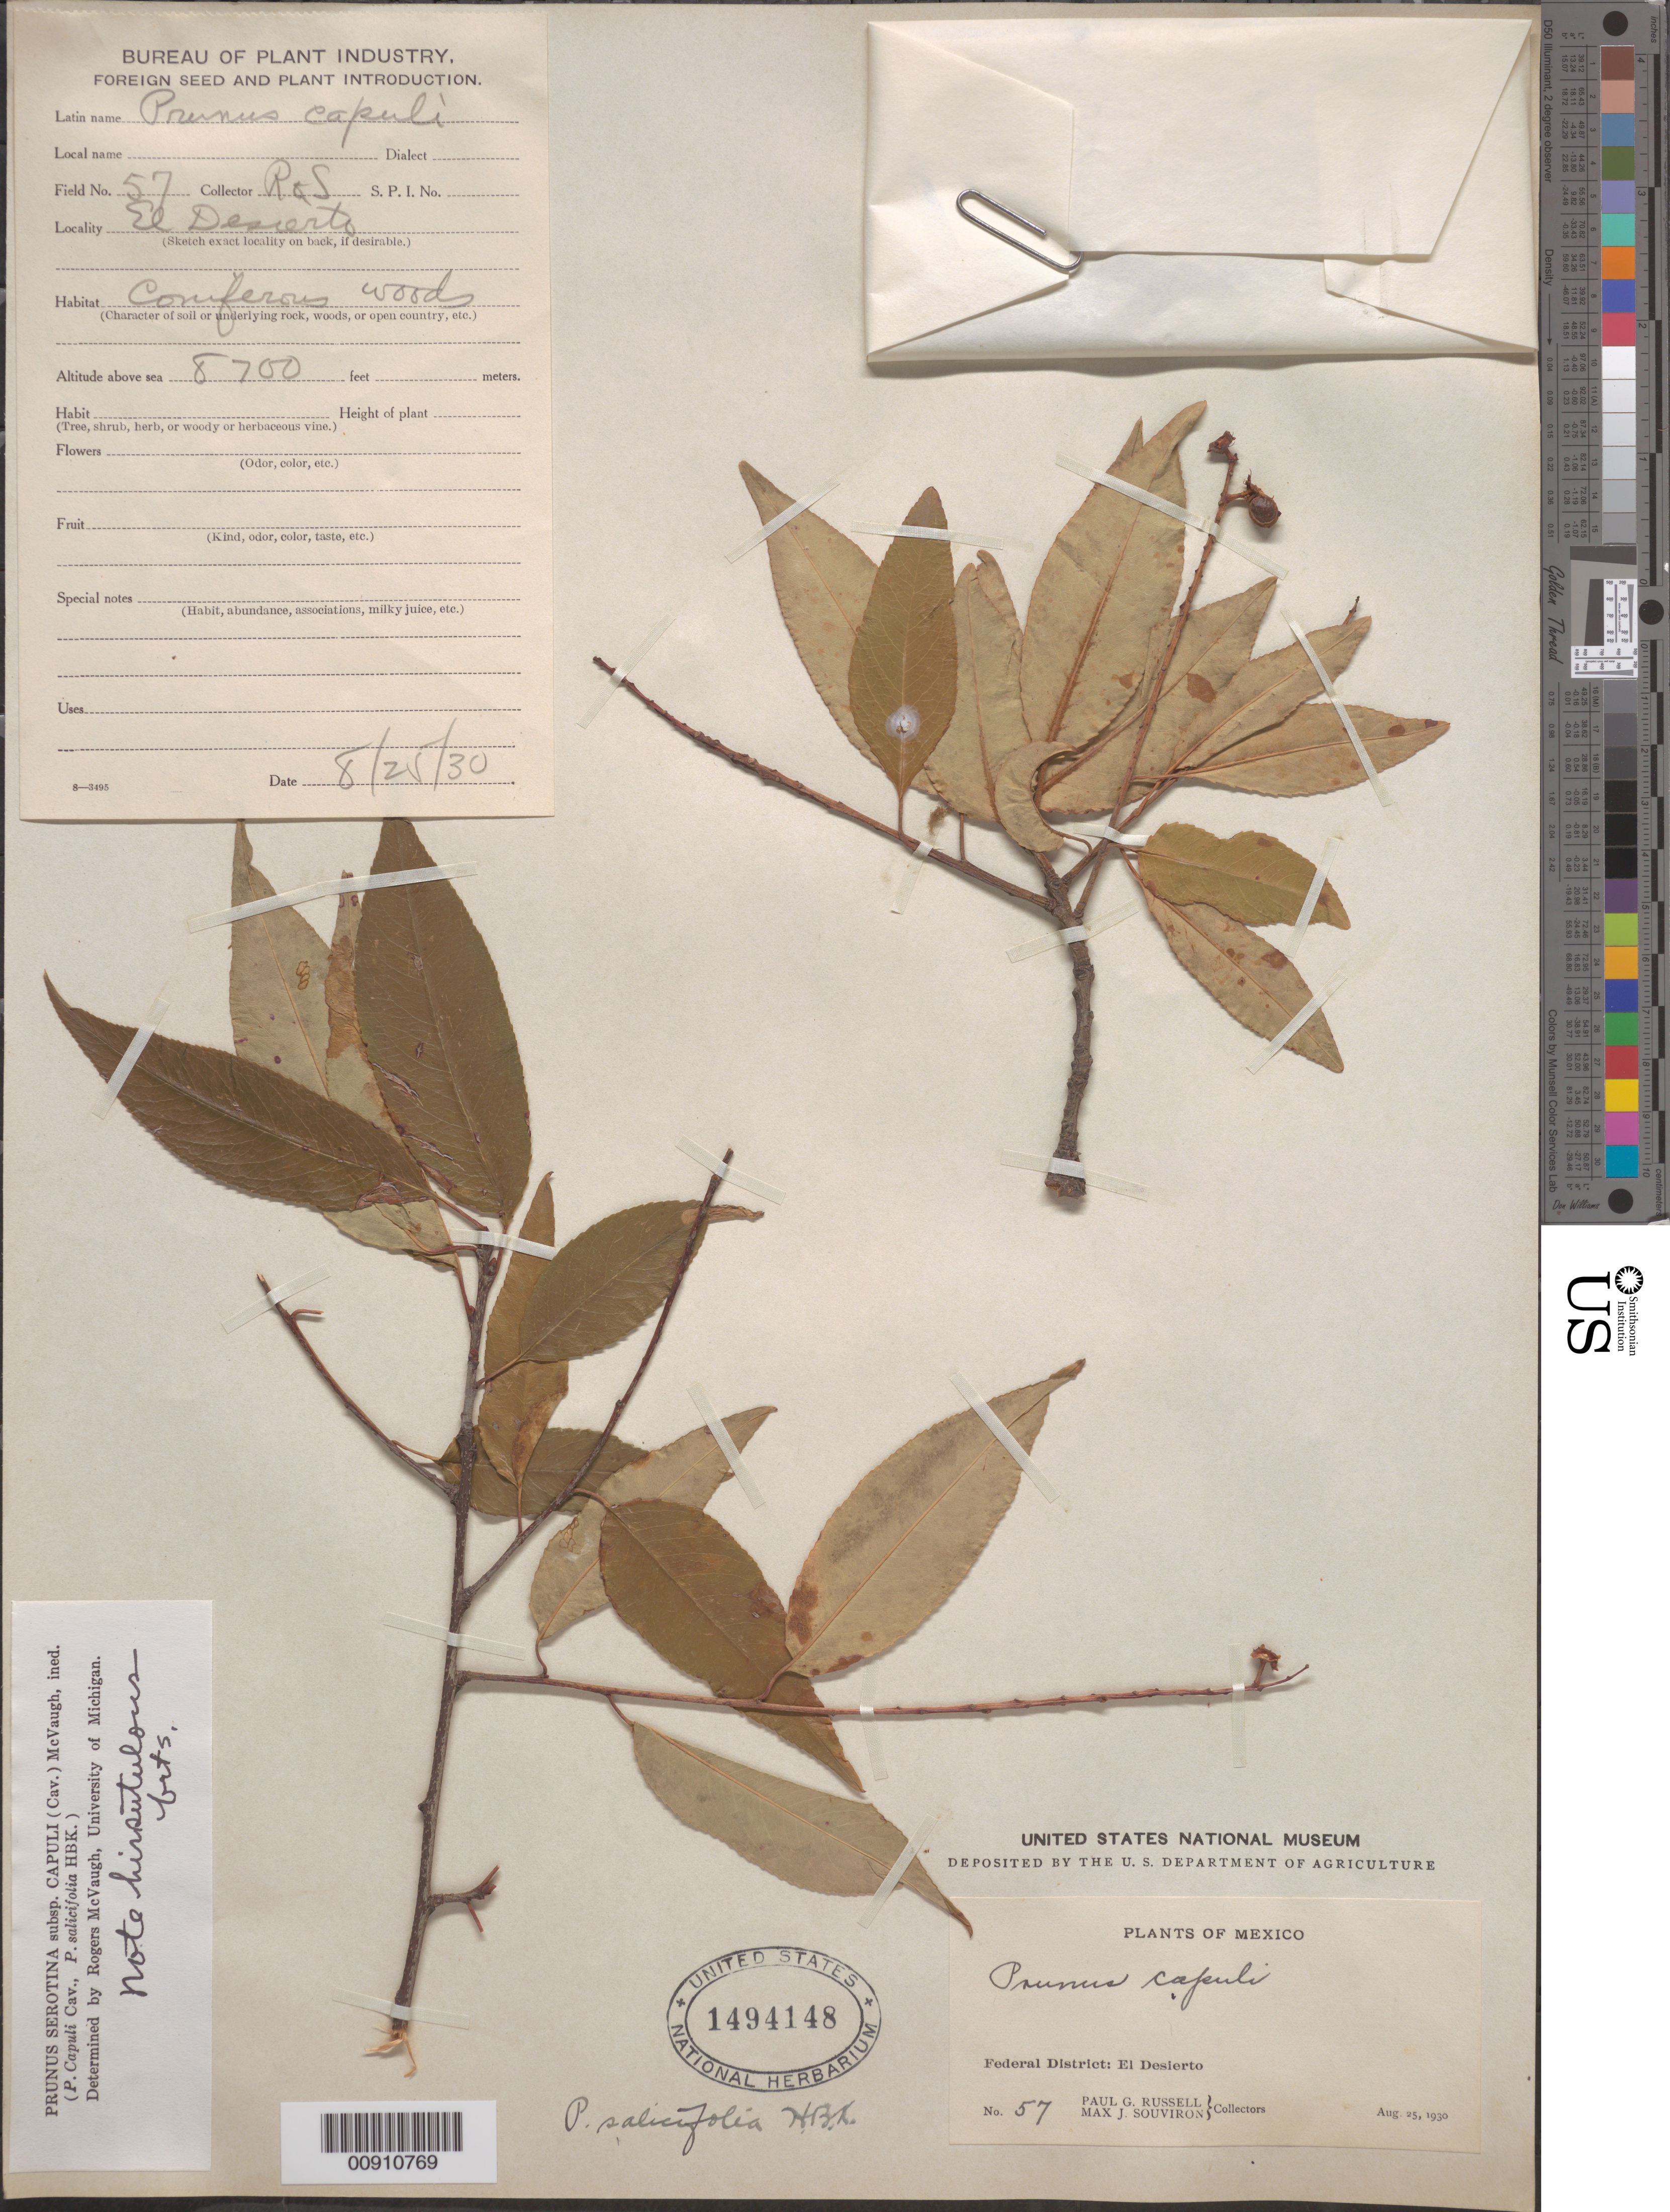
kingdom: Plantae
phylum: Tracheophyta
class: Magnoliopsida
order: Rosales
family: Rosaceae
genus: Prunus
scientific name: Prunus serotina var. salicifolia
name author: (Kunth) Koehne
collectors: P. G. Russell & M. J. Souviron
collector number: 57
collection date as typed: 25 Aug 1930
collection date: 1930-08-25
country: Mexico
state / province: Distrito Federal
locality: Federal District: El Desierto.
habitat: Coniferous woods.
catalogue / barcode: US 1494148